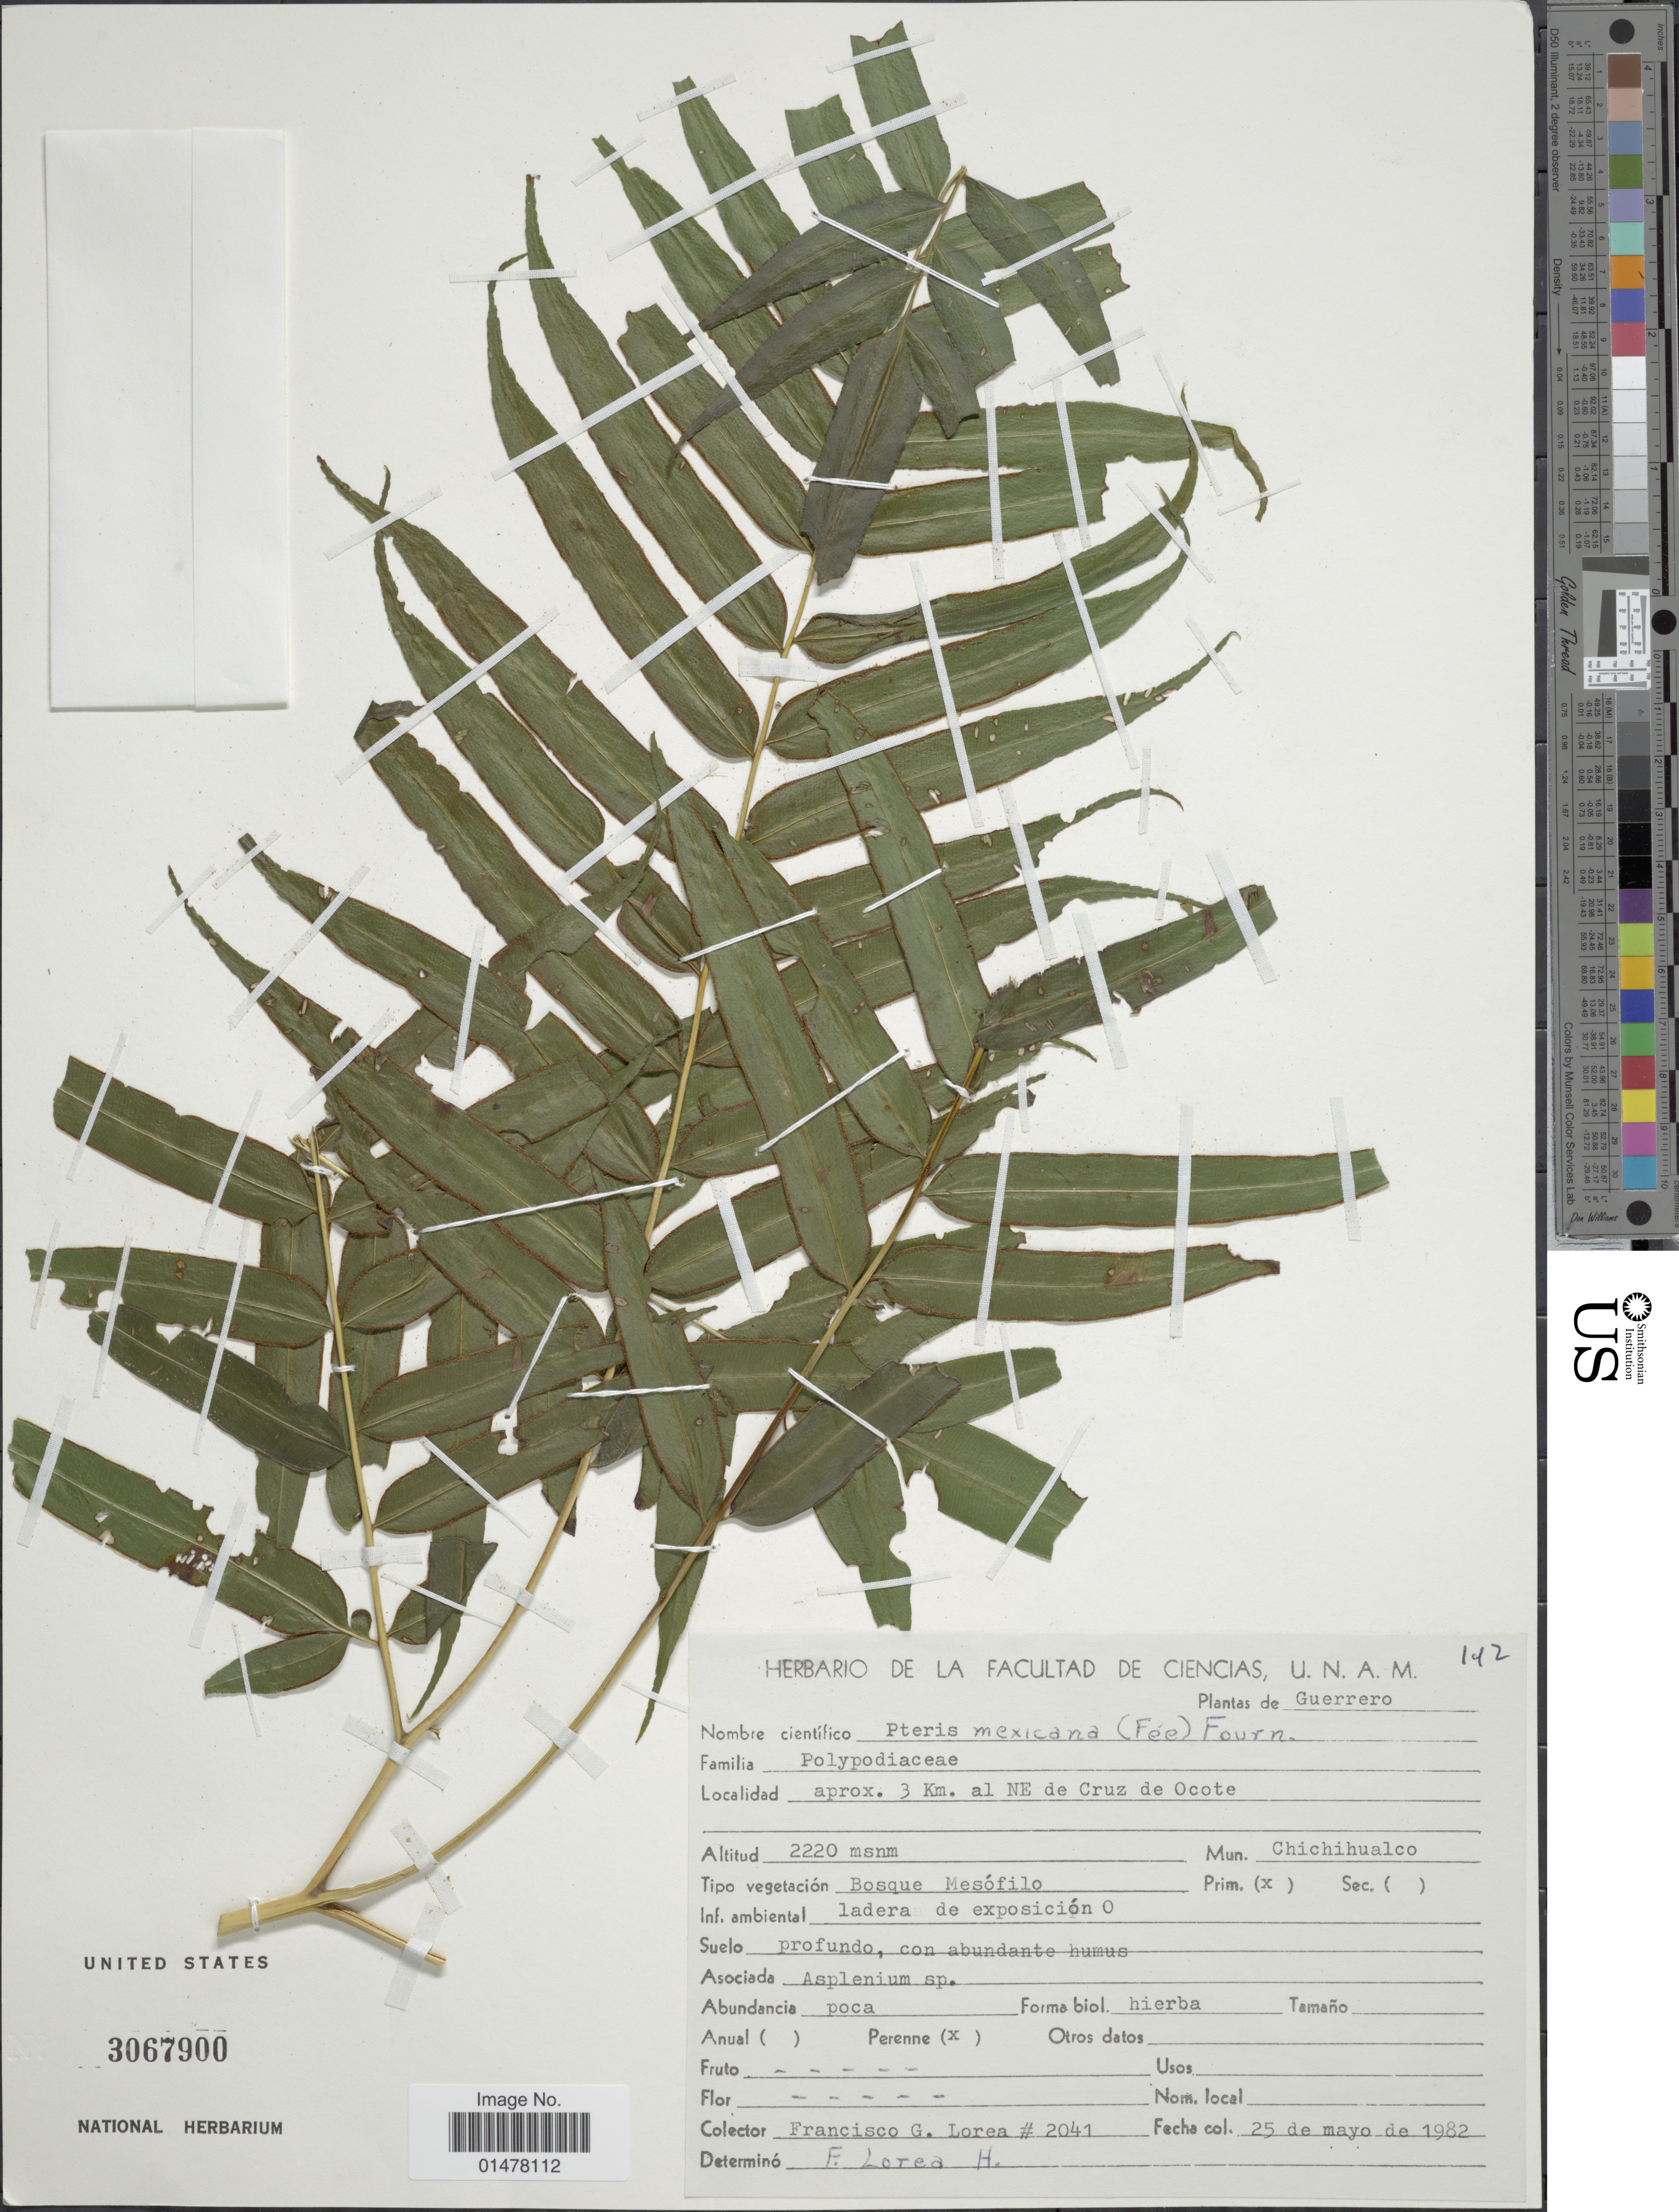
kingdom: Plantae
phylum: Tracheophyta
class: Polypodiopsida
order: Polypodiales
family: Pteridaceae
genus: Pteris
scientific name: Pteris pulchra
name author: Schltdl. & Cham.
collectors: F. Loreo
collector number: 2041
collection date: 1982-05-25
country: Mexico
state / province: Guerrero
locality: Plantas de Guerrero, aprox. 3km al NE de Cruz de Ocote, Mun. Chichihualco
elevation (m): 2220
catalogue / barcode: US 3067900